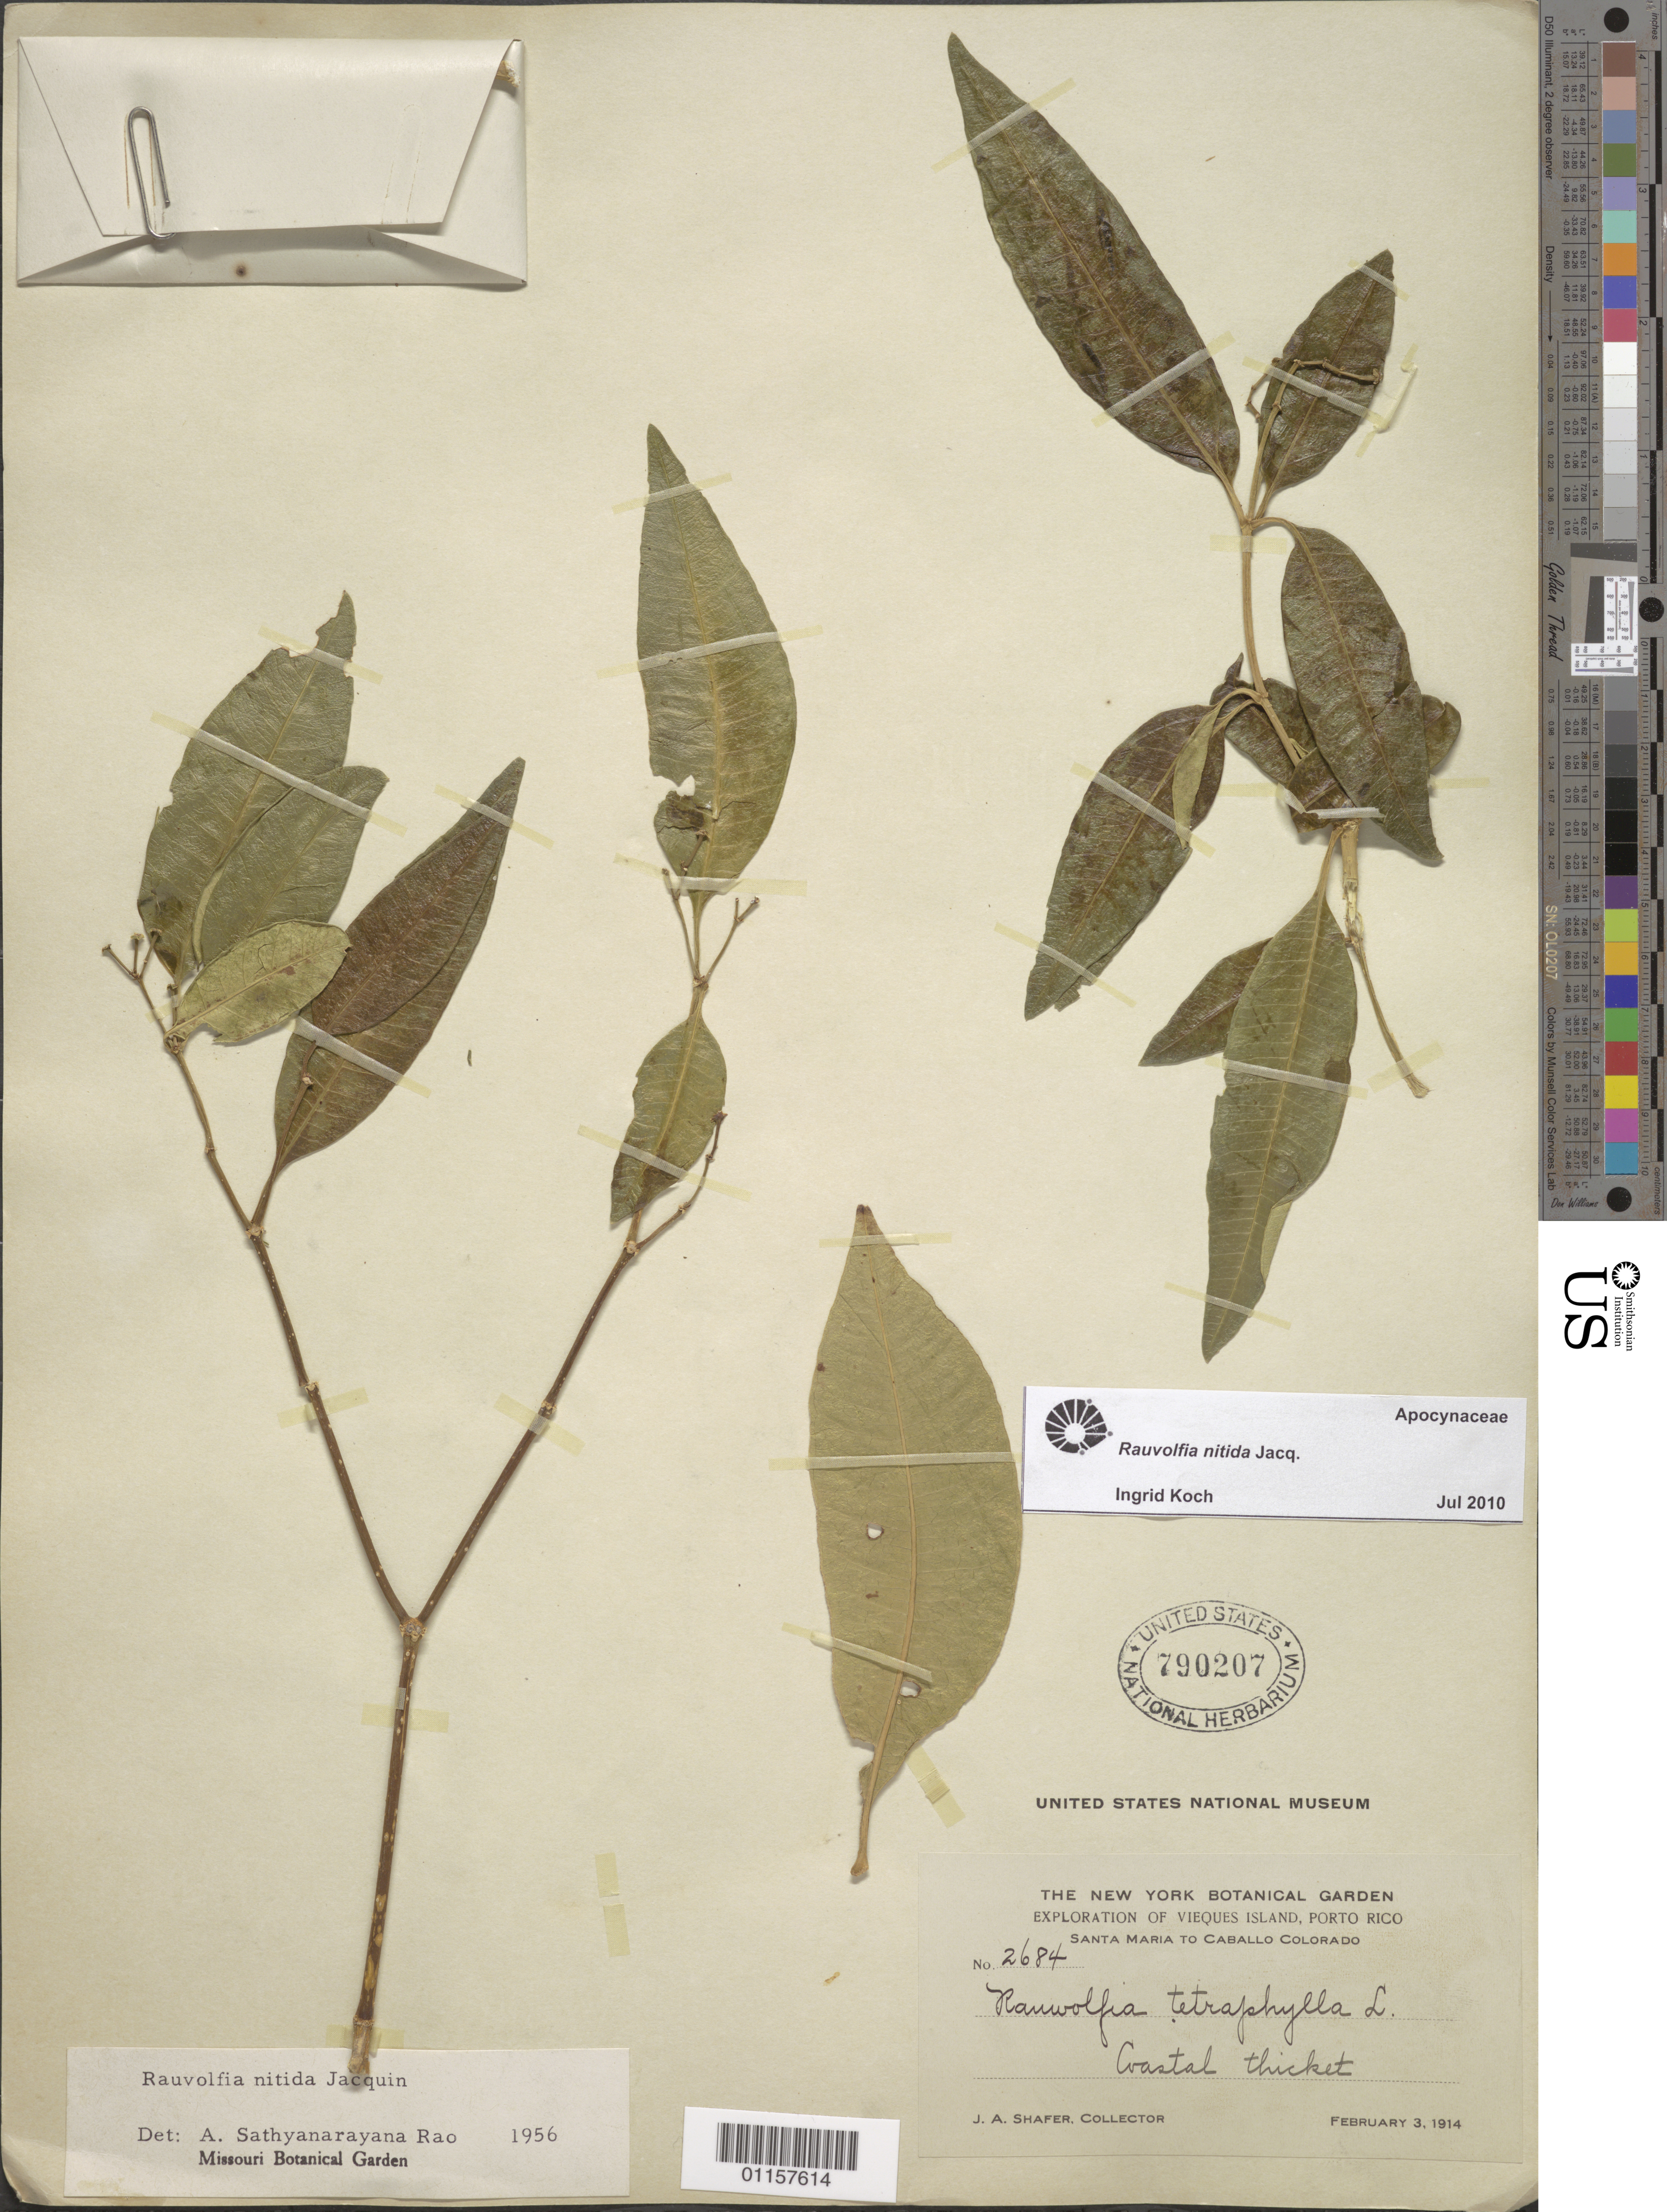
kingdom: Plantae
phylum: Tracheophyta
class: Magnoliopsida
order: Gentianales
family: Apocynaceae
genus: Rauvolfia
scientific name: Rauvolfia nitida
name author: Jacq.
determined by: Koch, I.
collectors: J. A. Shafer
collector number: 2684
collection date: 1914-02-03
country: Puerto Rico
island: Vieques I.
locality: Santa maria to Caballo Colorado.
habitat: Coastal thickets.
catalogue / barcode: US 790207